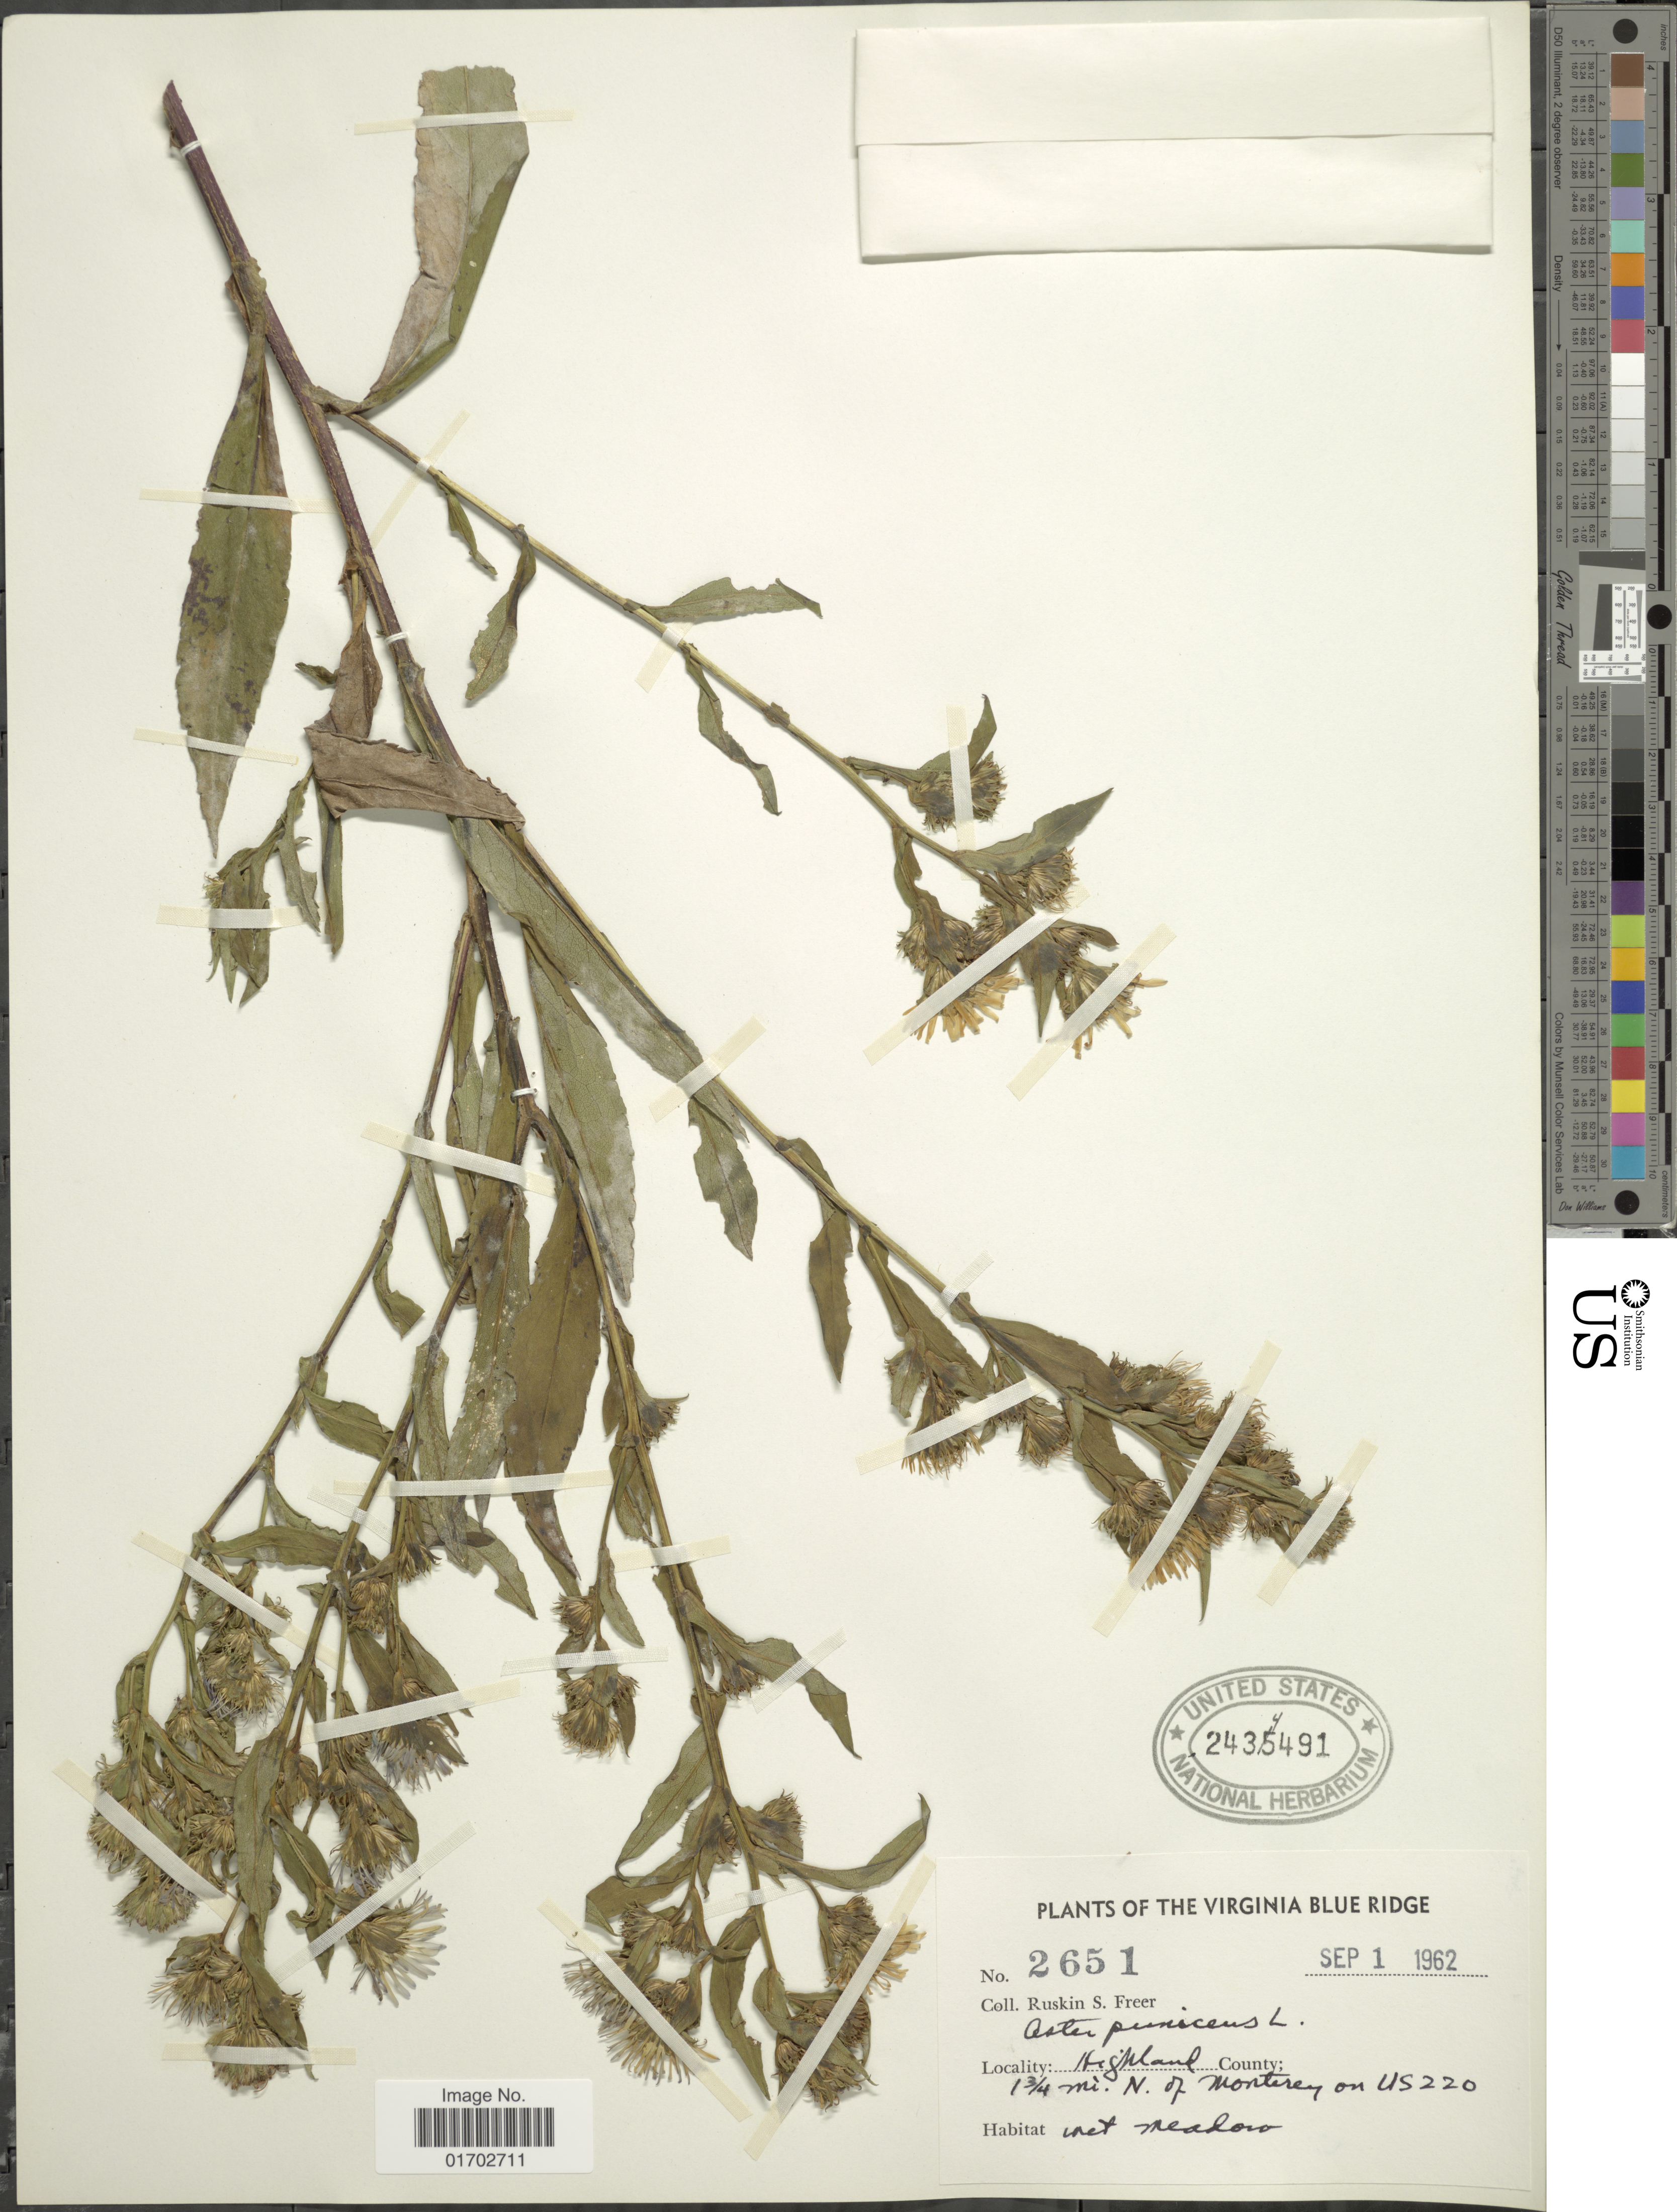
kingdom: Plantae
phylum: Tracheophyta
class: Magnoliopsida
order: Asterales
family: Asteraceae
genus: Symphyotrichum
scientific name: Symphyotrichum puniceum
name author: (L.) Á. Löve & D. Löve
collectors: R. Freer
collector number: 2651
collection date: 1962-09-01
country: United States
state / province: Virginia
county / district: Highland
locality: The Virginia Blue Ridge, Highland County; 1 3/4 mi N of Monterey on US220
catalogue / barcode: US 2434491